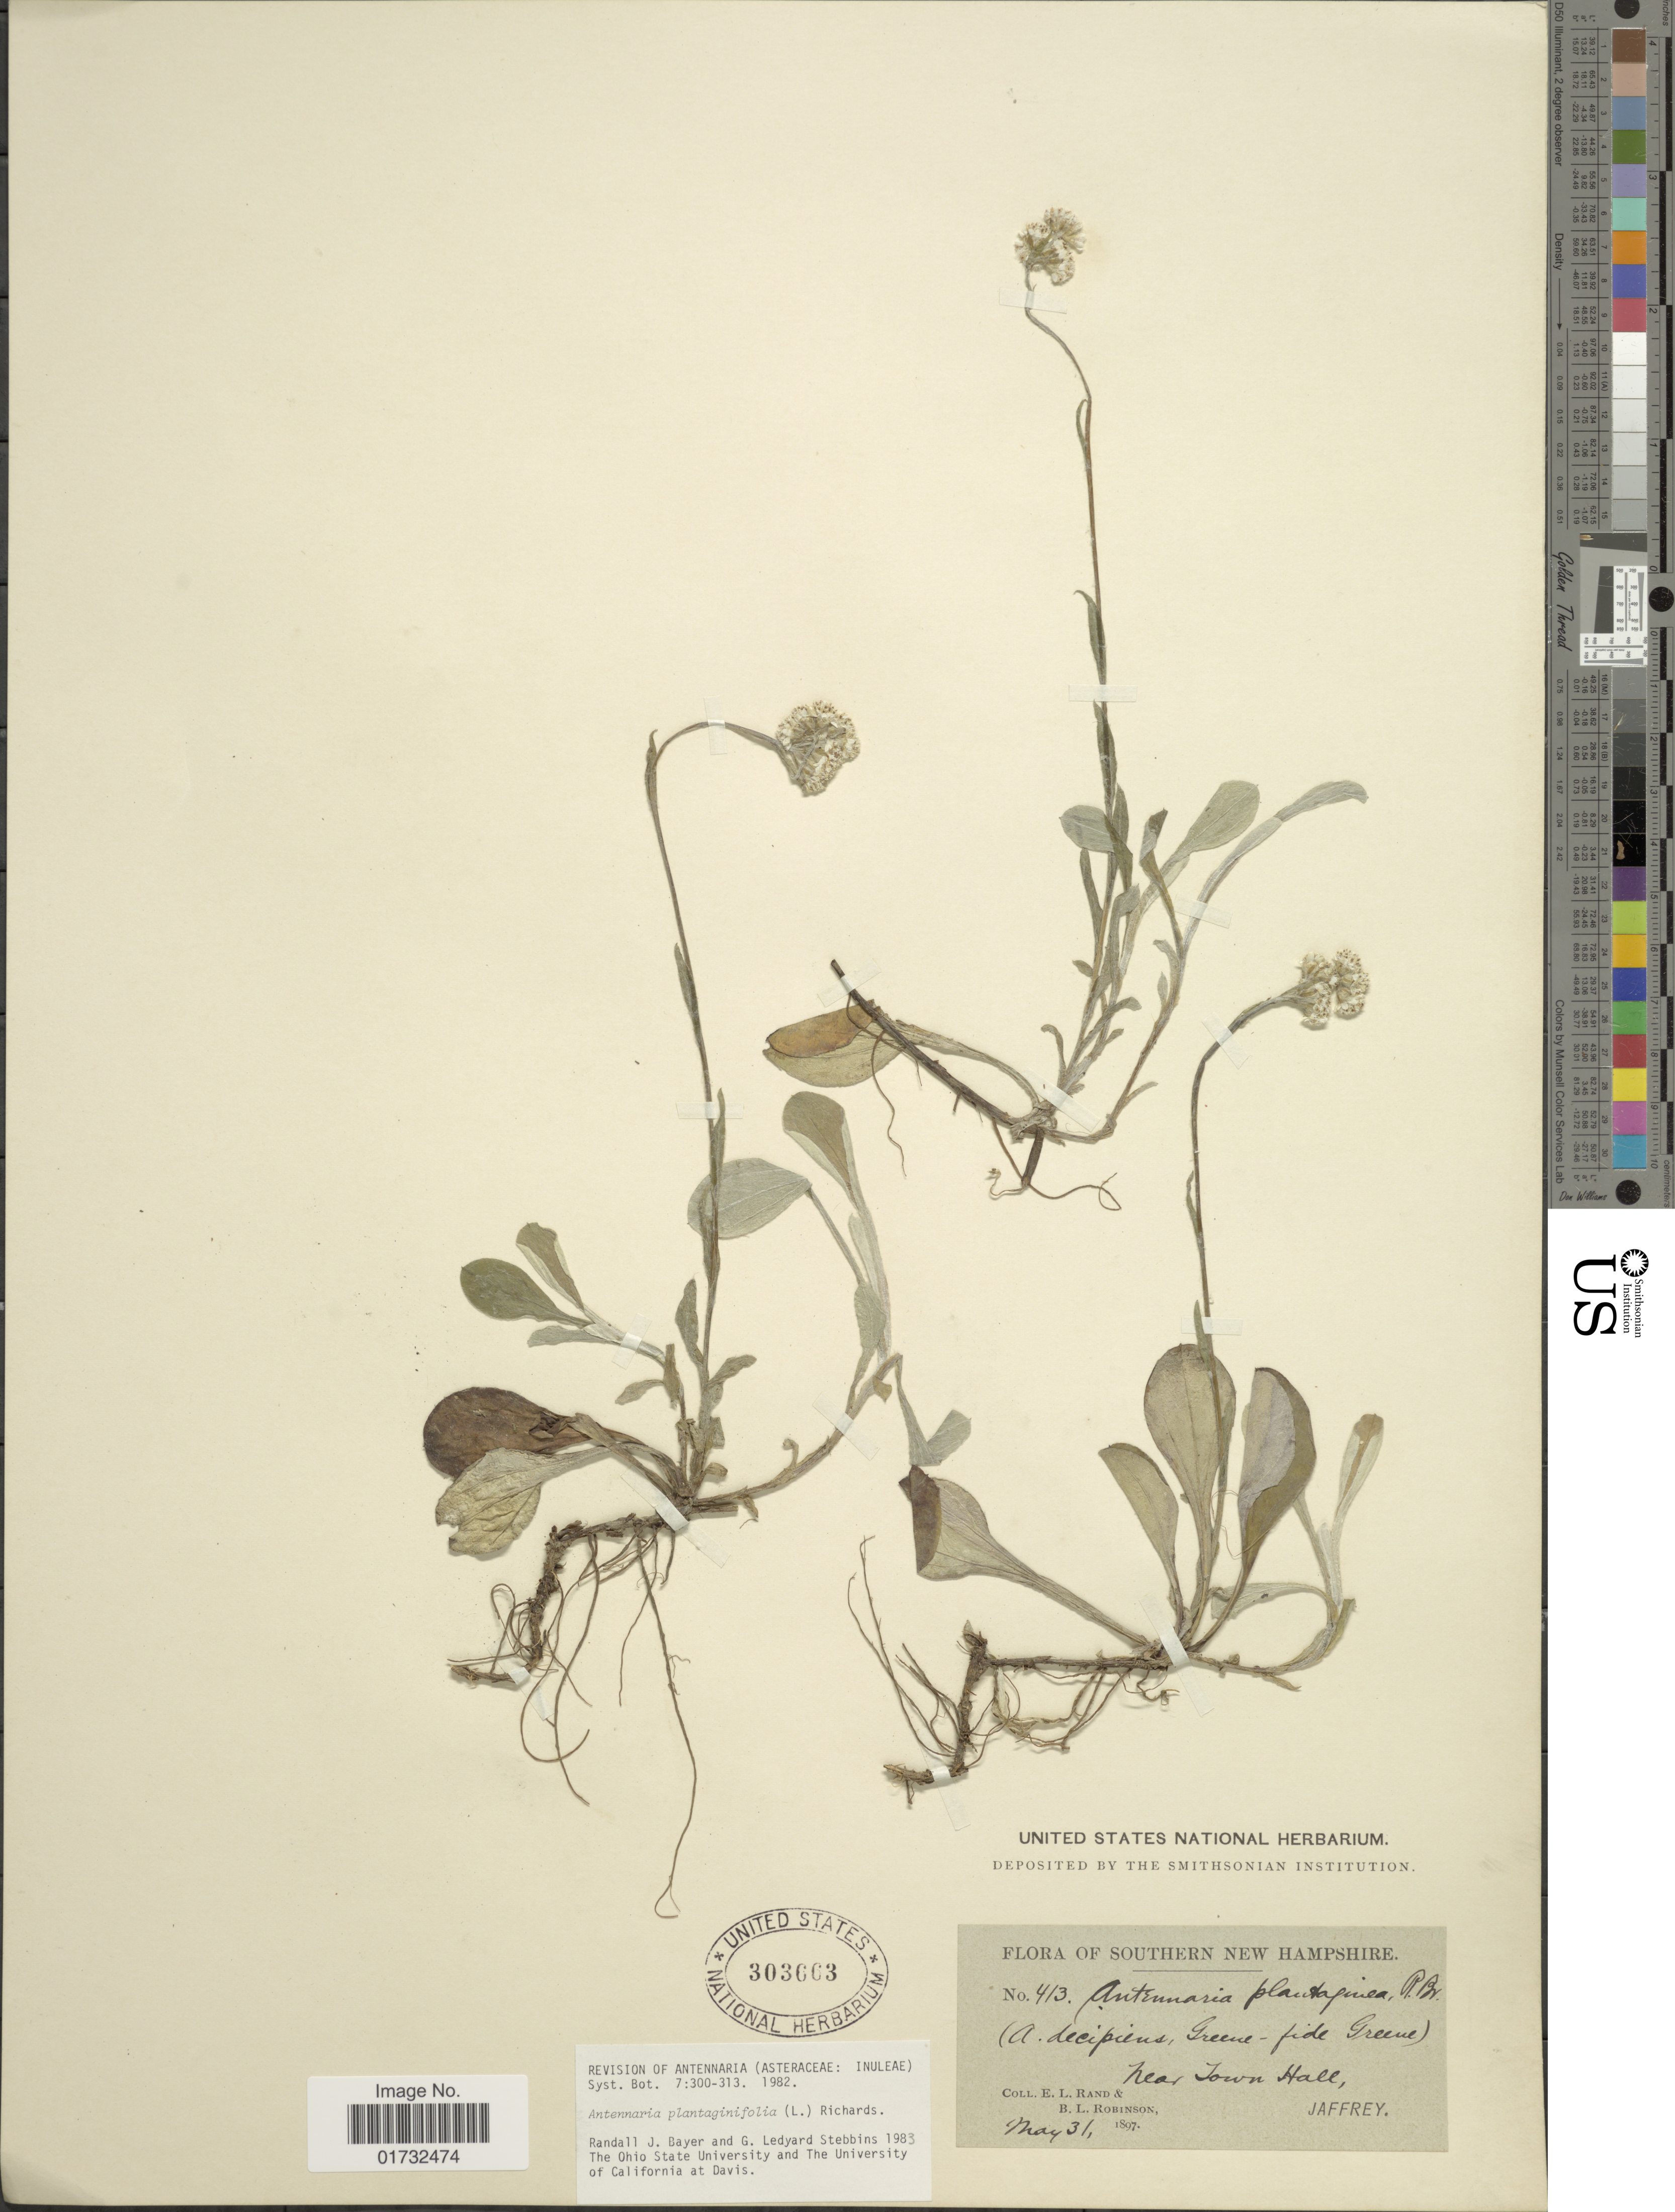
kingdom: Plantae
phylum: Tracheophyta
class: Magnoliopsida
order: Asterales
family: Asteraceae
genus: Antennaria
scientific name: Antennaria plantaginifolia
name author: (L.) Richardson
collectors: E. Rand & B. L. Robinson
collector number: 413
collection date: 1897-05-31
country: United States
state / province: New Hampshire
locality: Southern New Hampshire. near Town Hall, Jaffrey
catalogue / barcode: US 303663